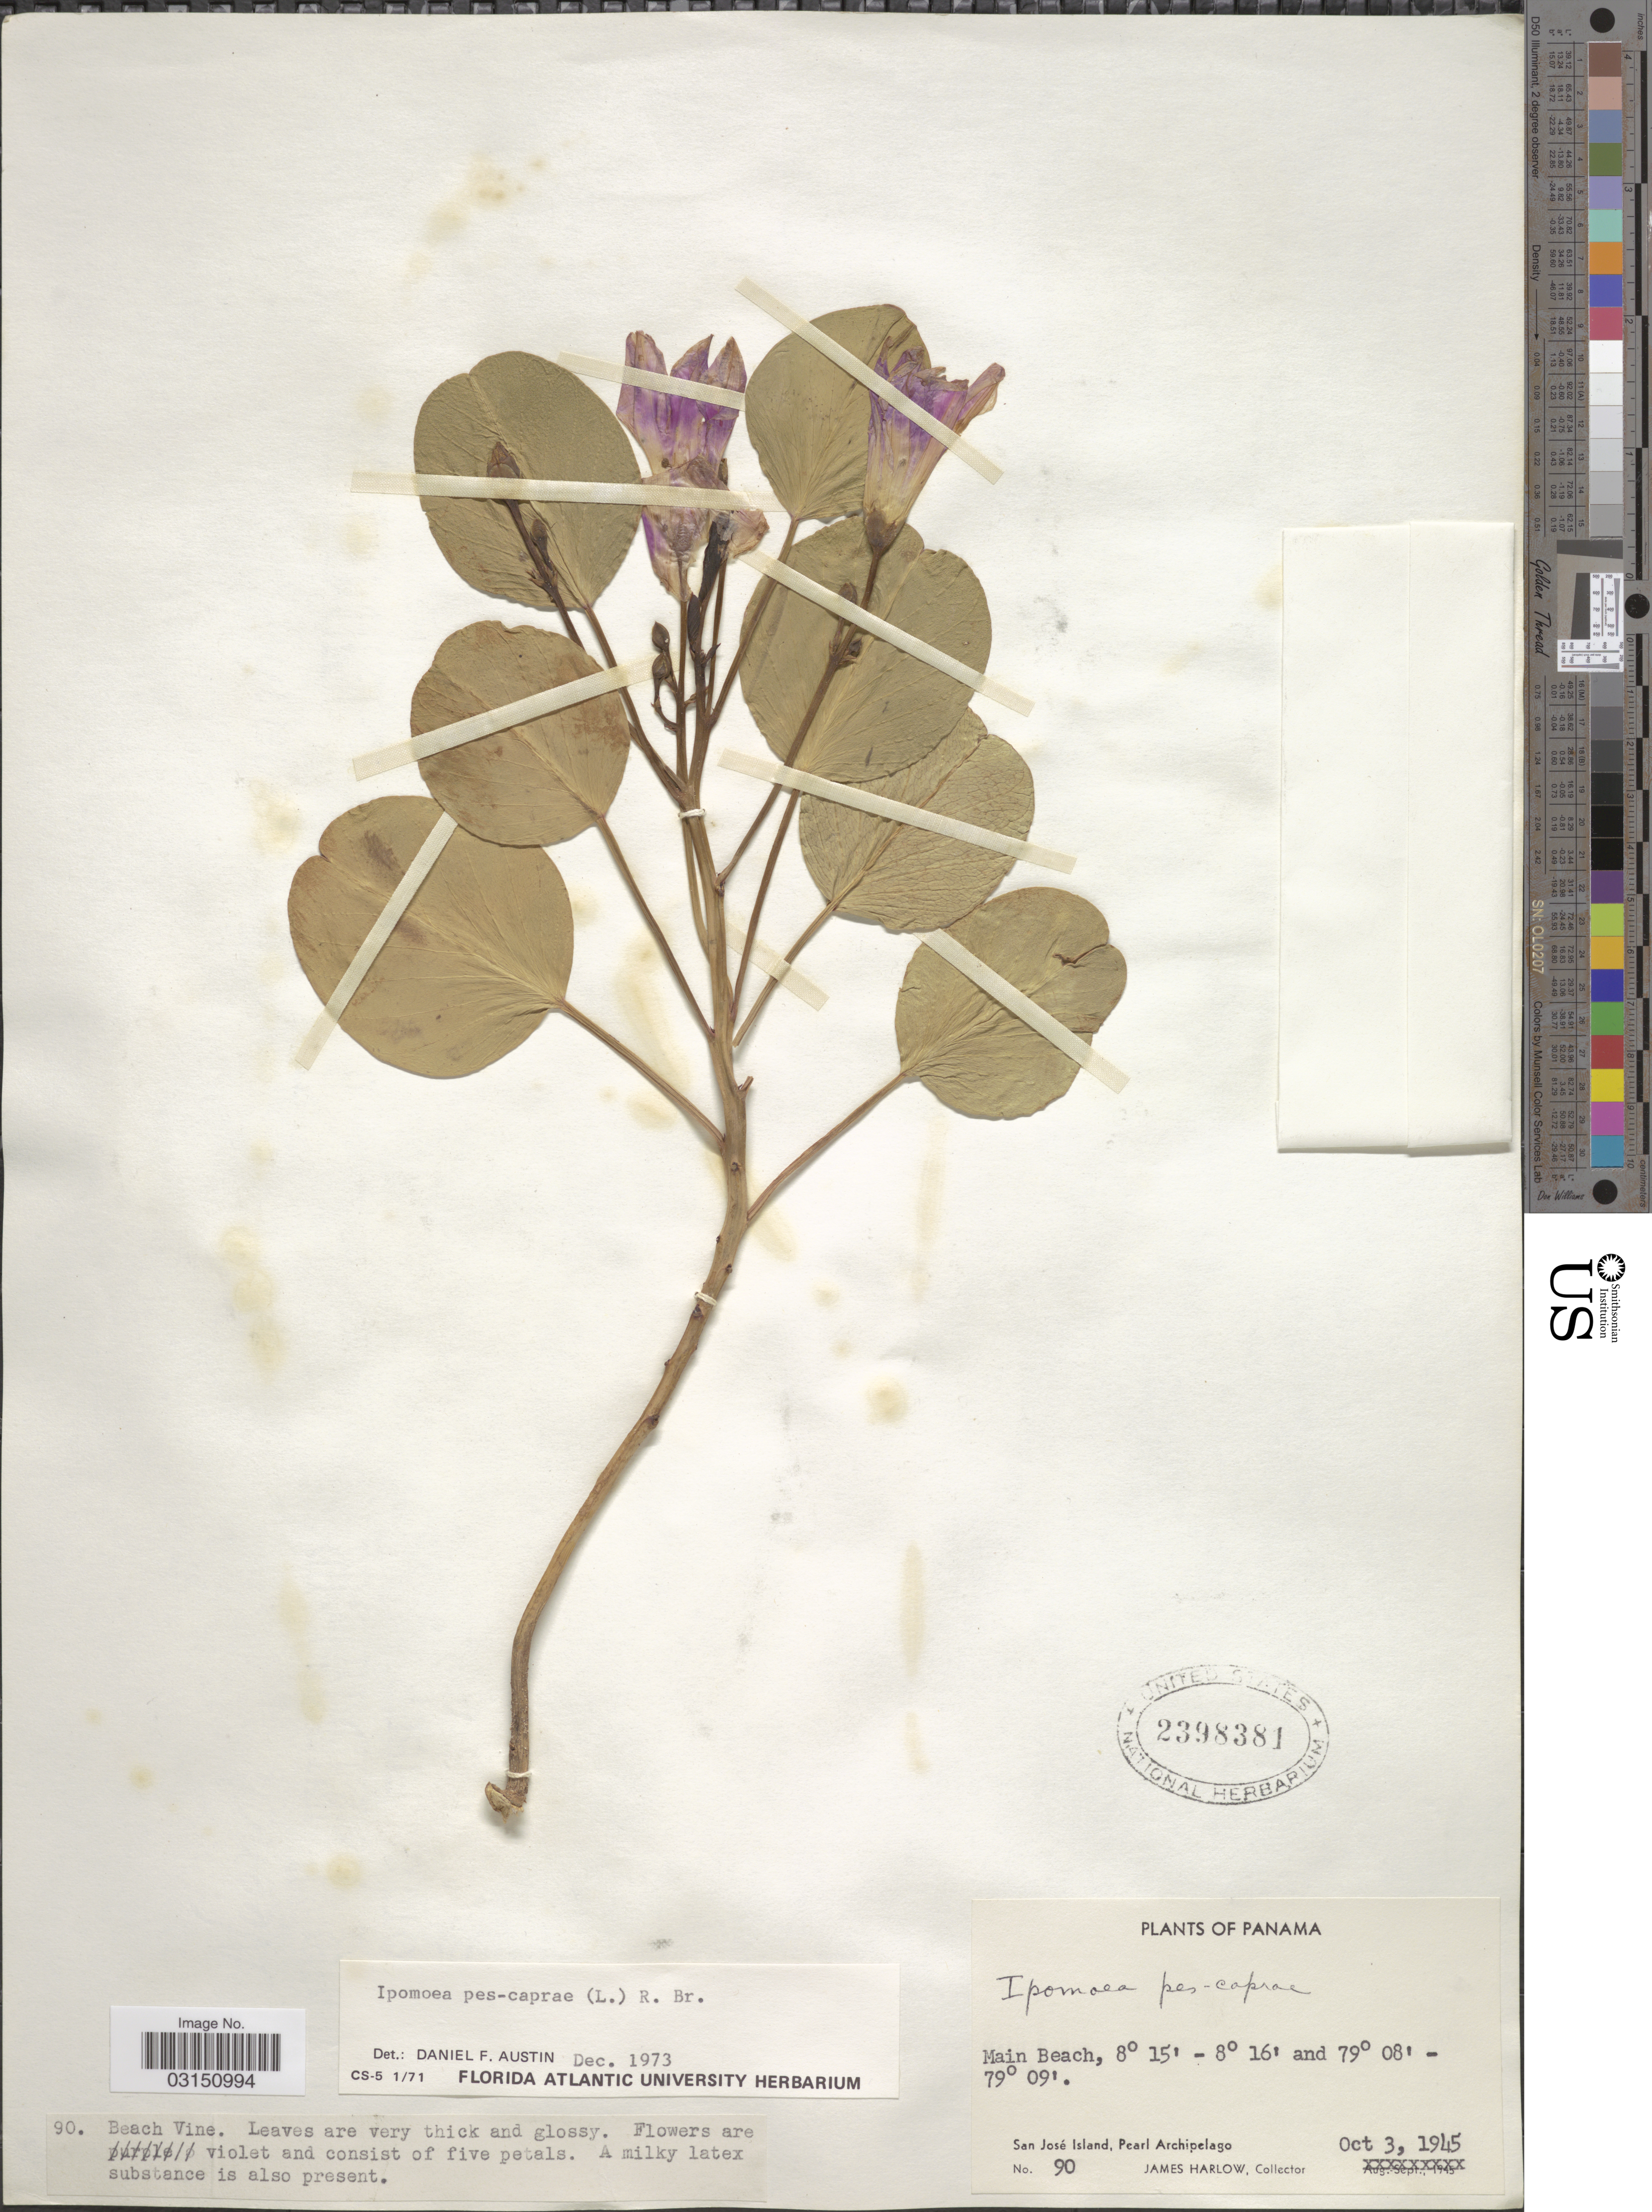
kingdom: Plantae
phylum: Tracheophyta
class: Magnoliopsida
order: Solanales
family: Convolvulaceae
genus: Ipomoea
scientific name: Ipomoea pes-caprae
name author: (L.) R. Br.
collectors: J. Harlow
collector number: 90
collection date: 1945-10-03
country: Panama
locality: Main Beach. San José Island, Pearl Archipelago.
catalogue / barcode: US 2398381